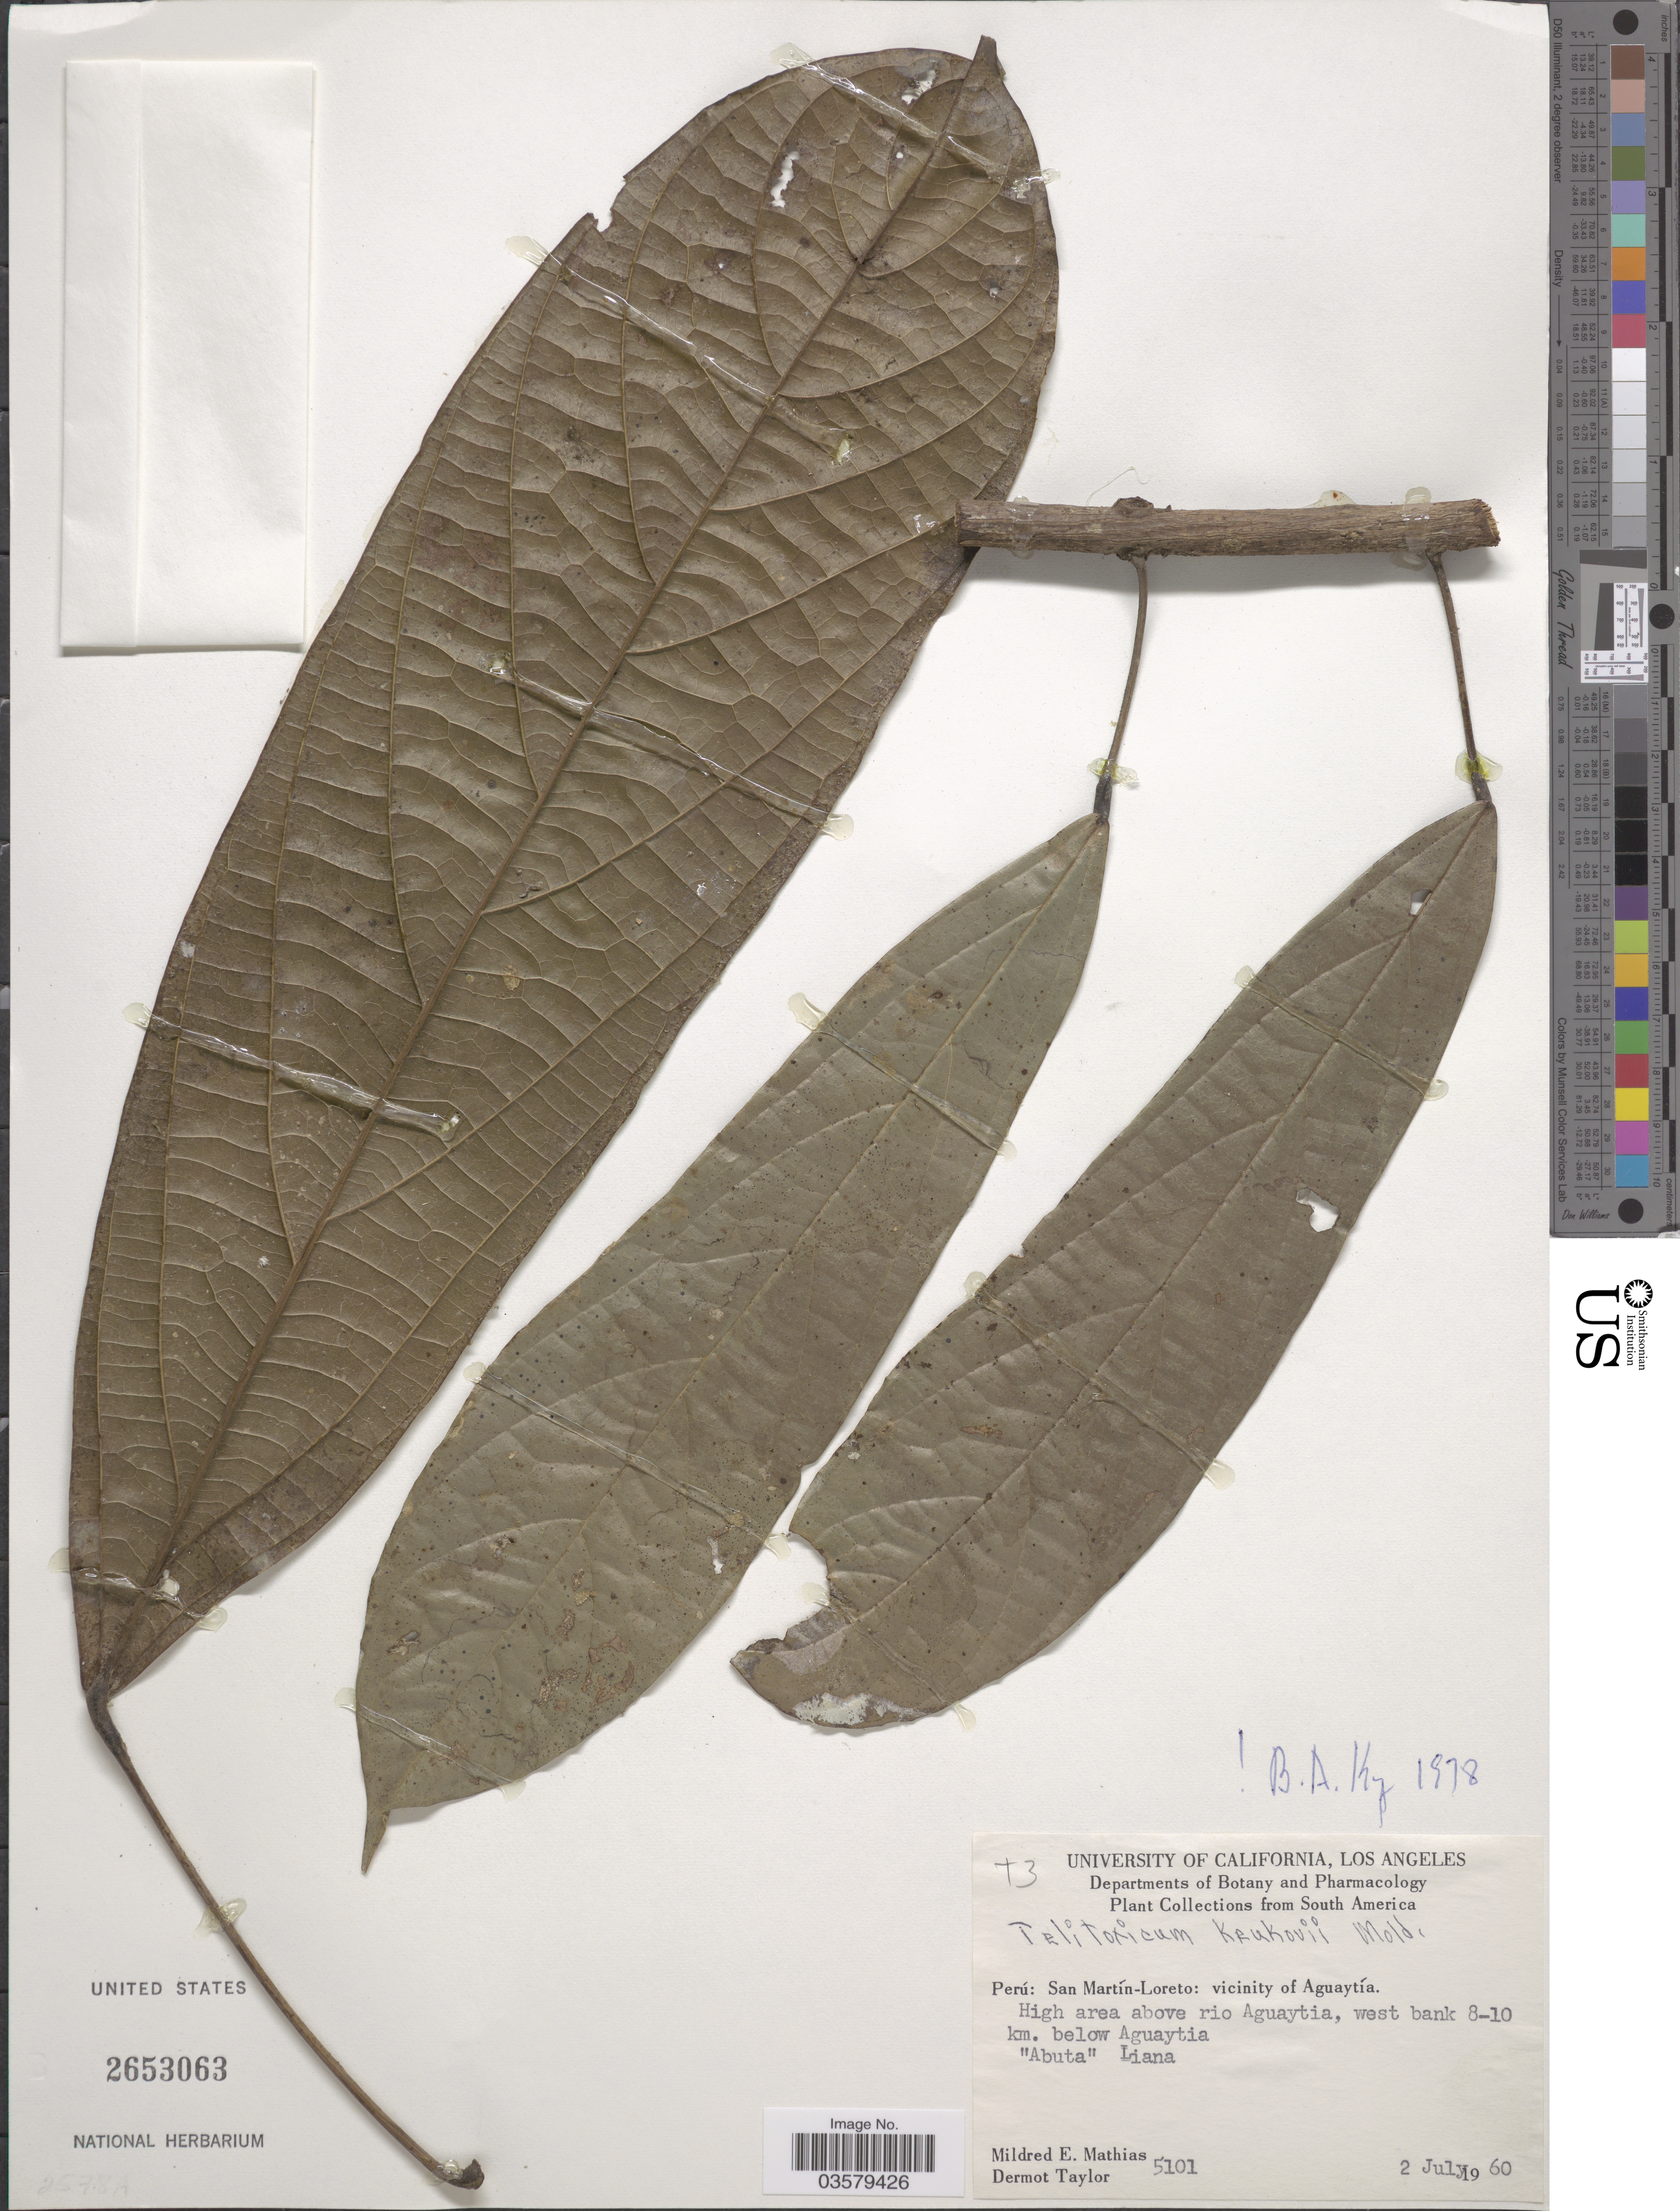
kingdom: Plantae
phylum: Tracheophyta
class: Magnoliopsida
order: Ranunculales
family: Menispermaceae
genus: Telitoxicum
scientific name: Telitoxicum krukovii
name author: Moldenke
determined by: Krukoff, B. A.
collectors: M. E. Mathias & D. Taylor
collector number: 5101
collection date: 1960-07-02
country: Peru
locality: San Martín-Loreto: vicinity of Aguaytía. High area above rio Aguaytia, west bank 8-10 km. below Aguaytia.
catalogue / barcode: US 2653063